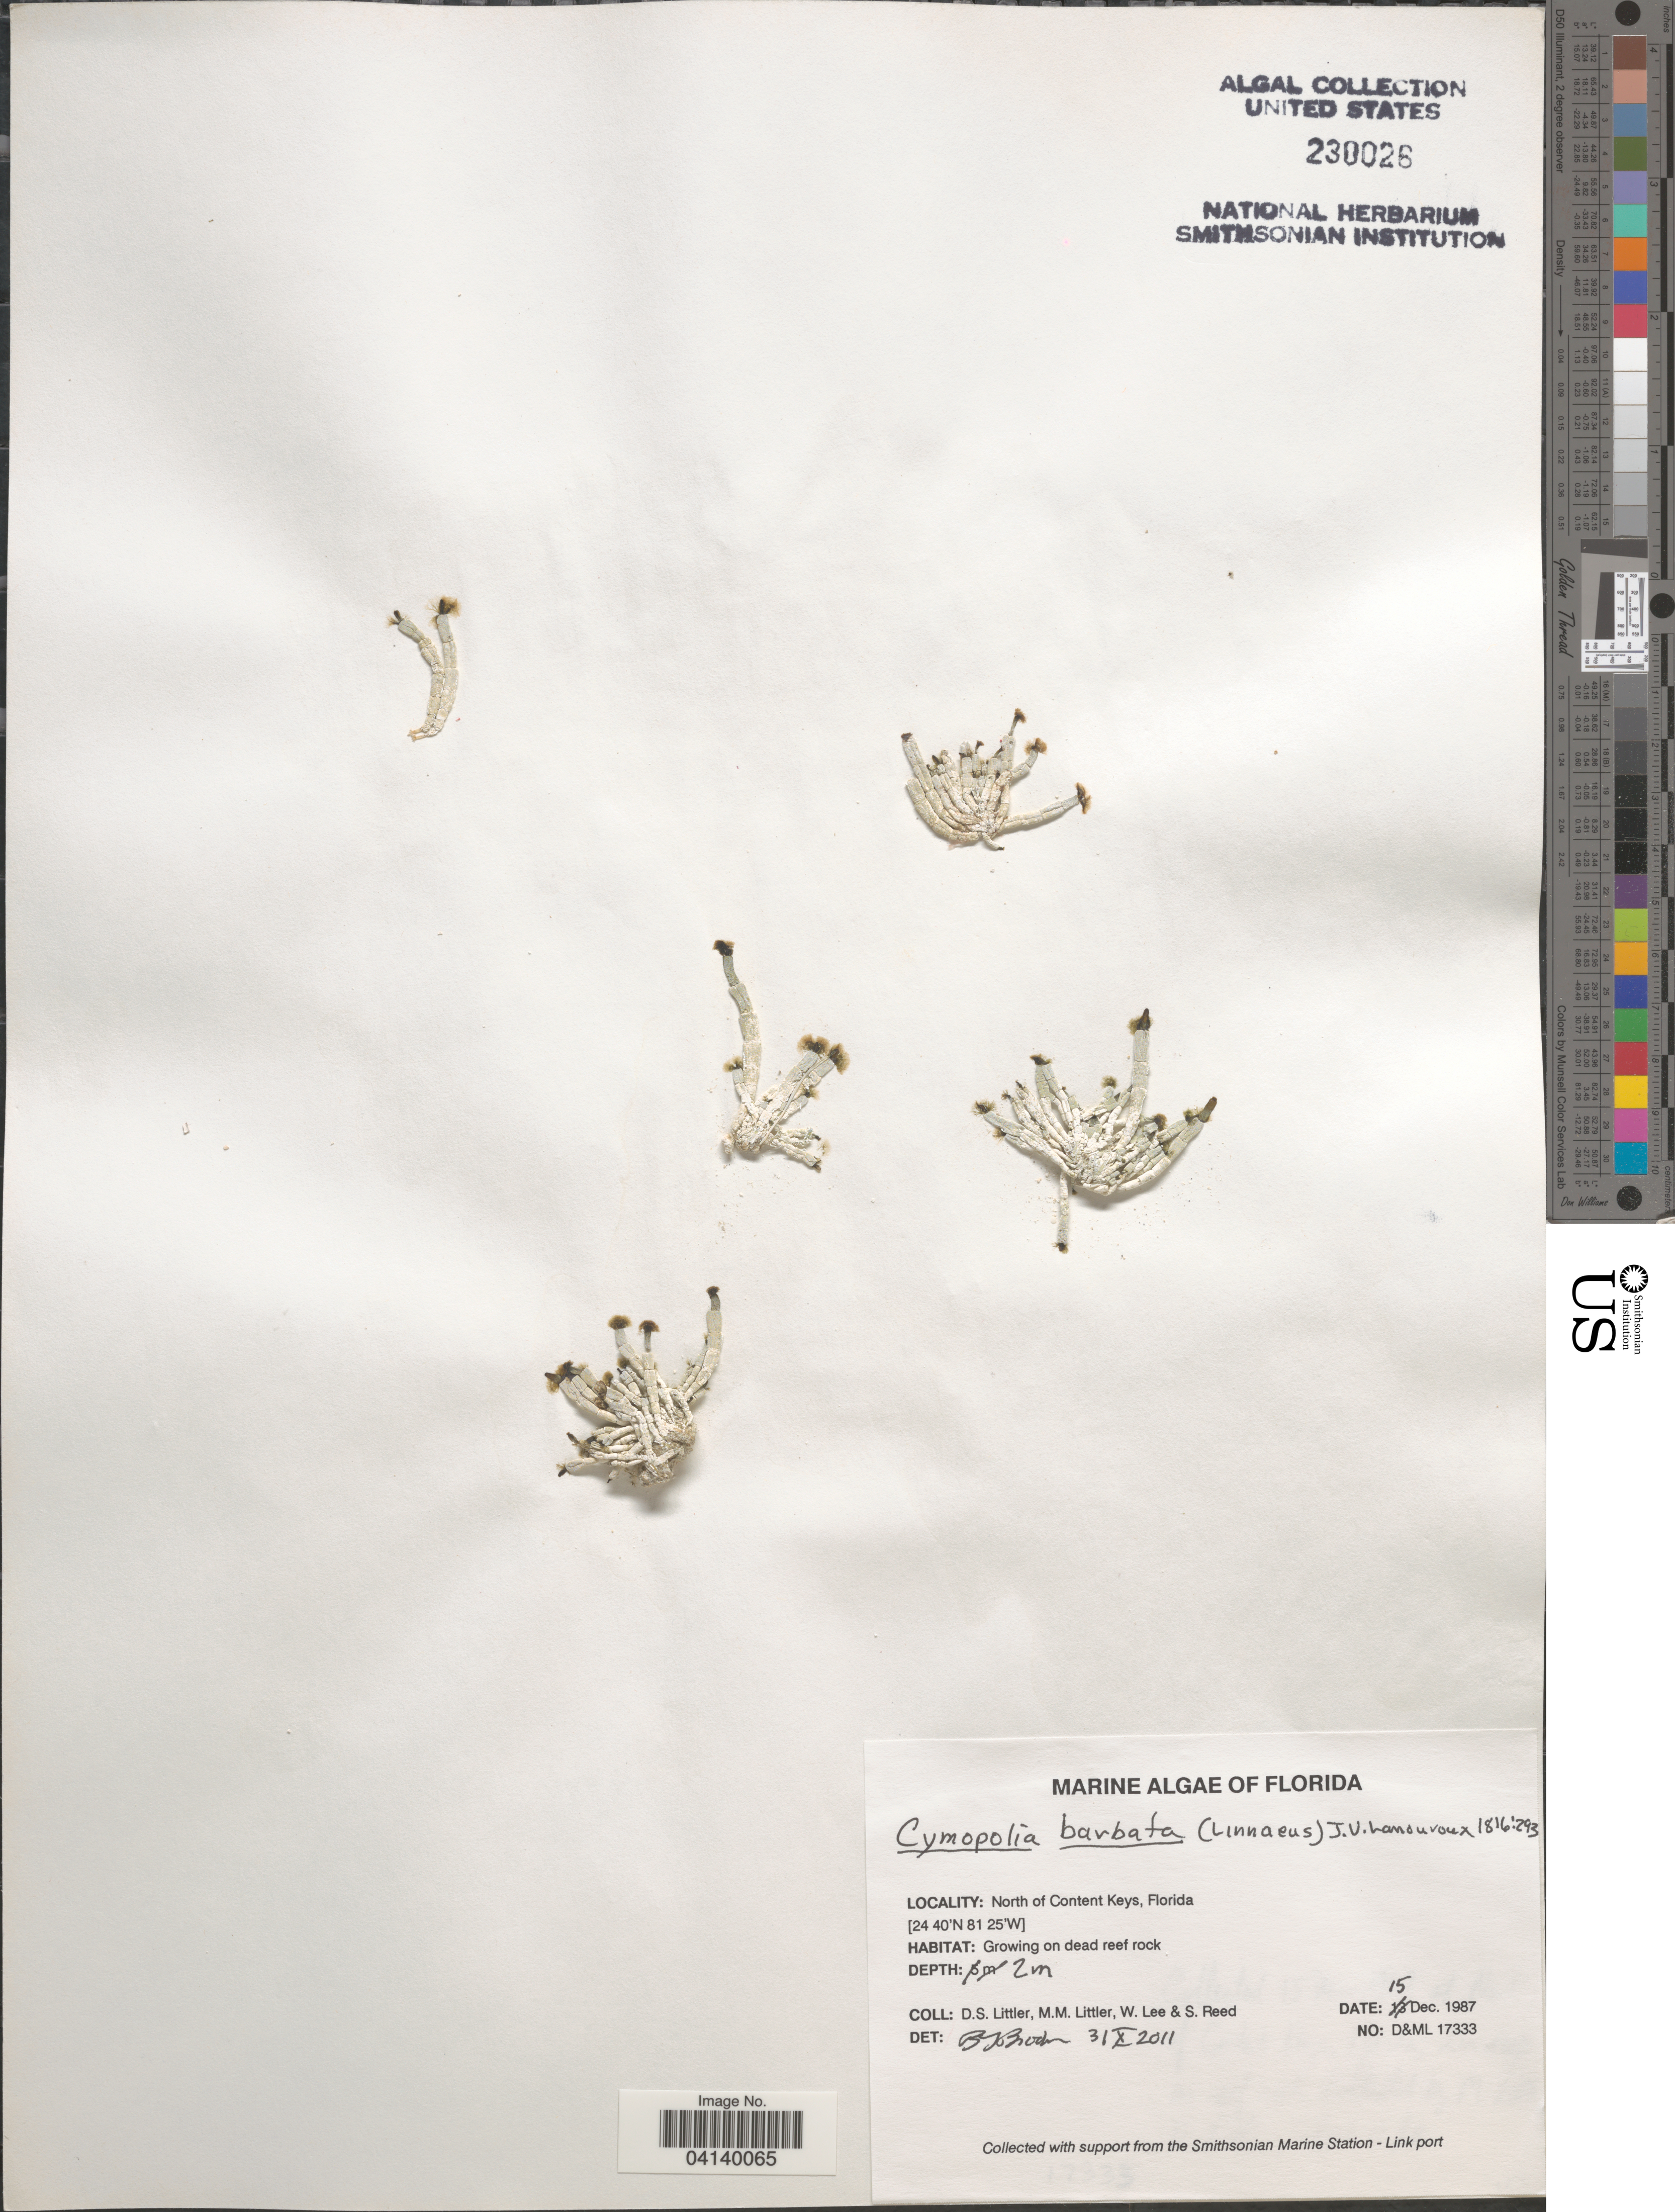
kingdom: Plantae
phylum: Chlorophyta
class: Ulvophyceae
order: Dasycladales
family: Dasycladaceae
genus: Cymopolia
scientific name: Cymopolia barbata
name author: (L.) J.V.Lamouroux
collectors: D. S. Littler, W. Lee & S. Reed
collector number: D&ML17333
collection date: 1987-12-15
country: United States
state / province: Florida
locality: North of Content Keys.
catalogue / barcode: US 230026